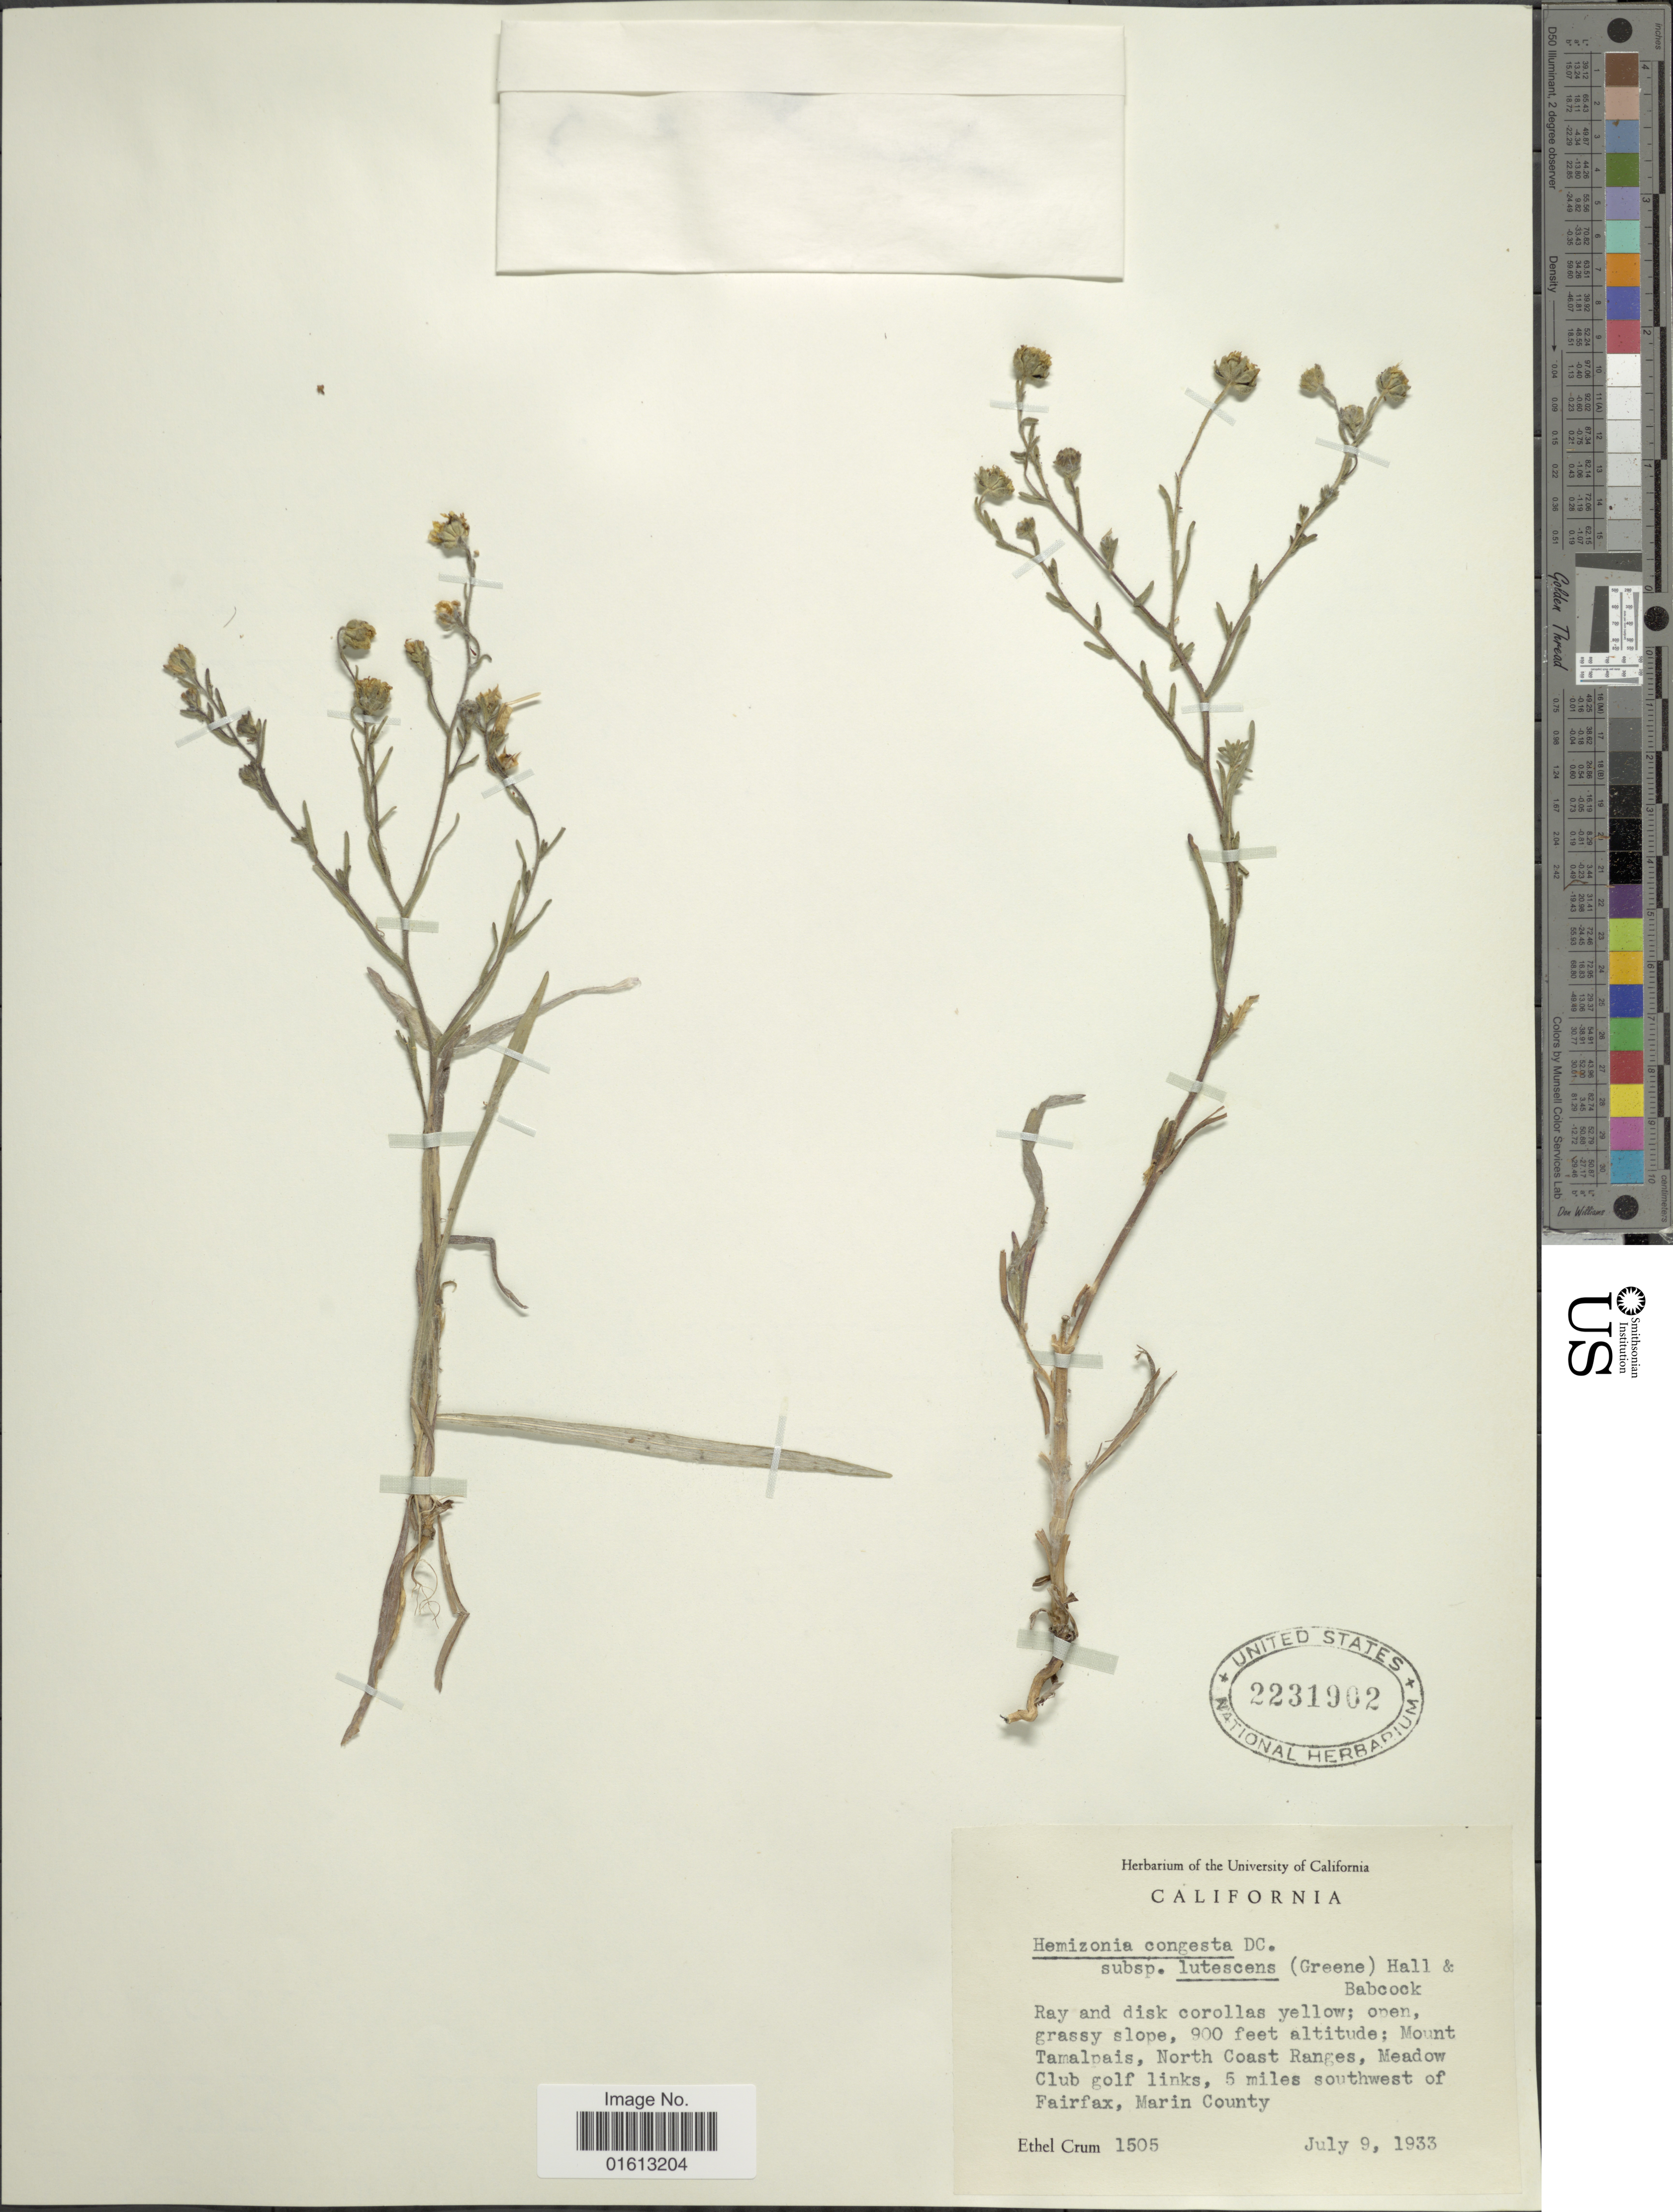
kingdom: Plantae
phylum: Tracheophyta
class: Magnoliopsida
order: Asterales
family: Asteraceae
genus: Hemizonia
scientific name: Hemizonia congesta subsp. luzulaefolia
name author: (DC.) Babc. & H.M. Hall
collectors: E. K. Crum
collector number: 1505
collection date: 1933-07-09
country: United States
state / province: California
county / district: Marin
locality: Mount Tamalpais, North Coast Ranges, Meadow Club golf links, 5 miles southwest of Fairfax, Marin County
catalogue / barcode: US 2231902